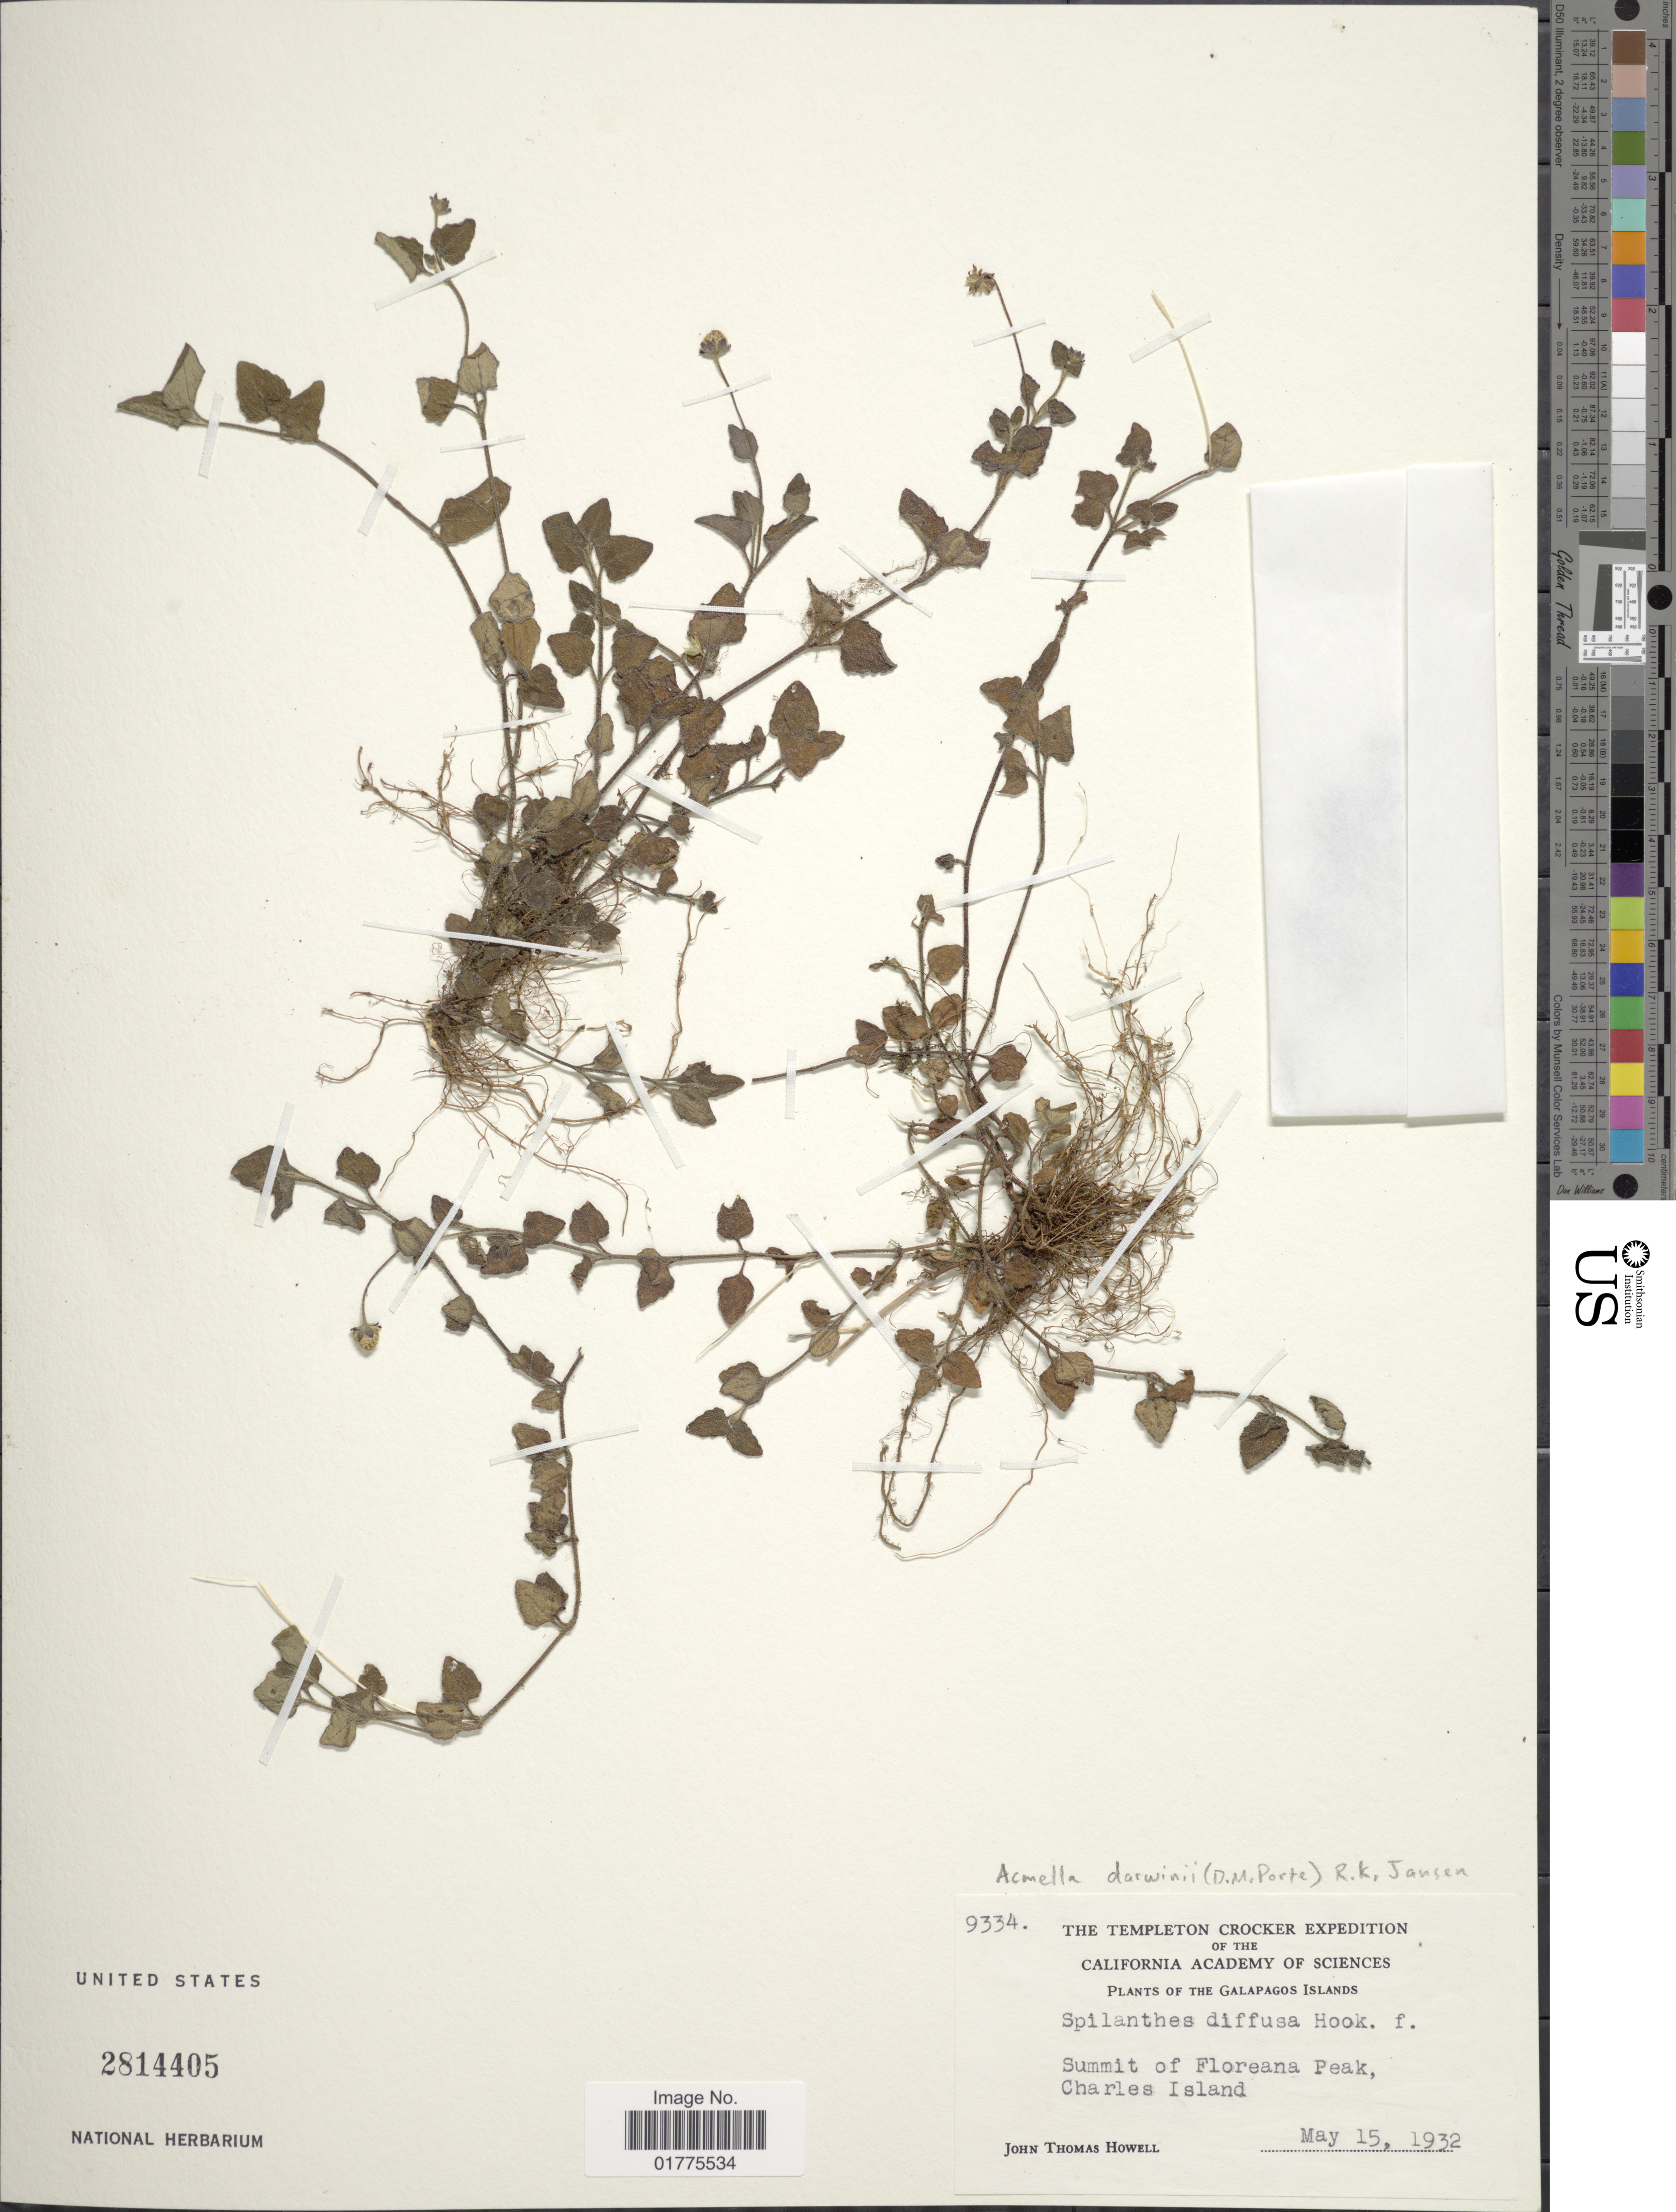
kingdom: Plantae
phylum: Tracheophyta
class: Magnoliopsida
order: Asterales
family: Asteraceae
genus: Acmella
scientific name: Acmella darwinii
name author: (D.M. Porter) R.K. Jansen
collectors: J. T. Howell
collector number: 9334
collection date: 1932-05-15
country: Ecuador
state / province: Colón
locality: Galapagos Islands, Summit of Floreana Park, Charles Island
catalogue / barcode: US 2814405